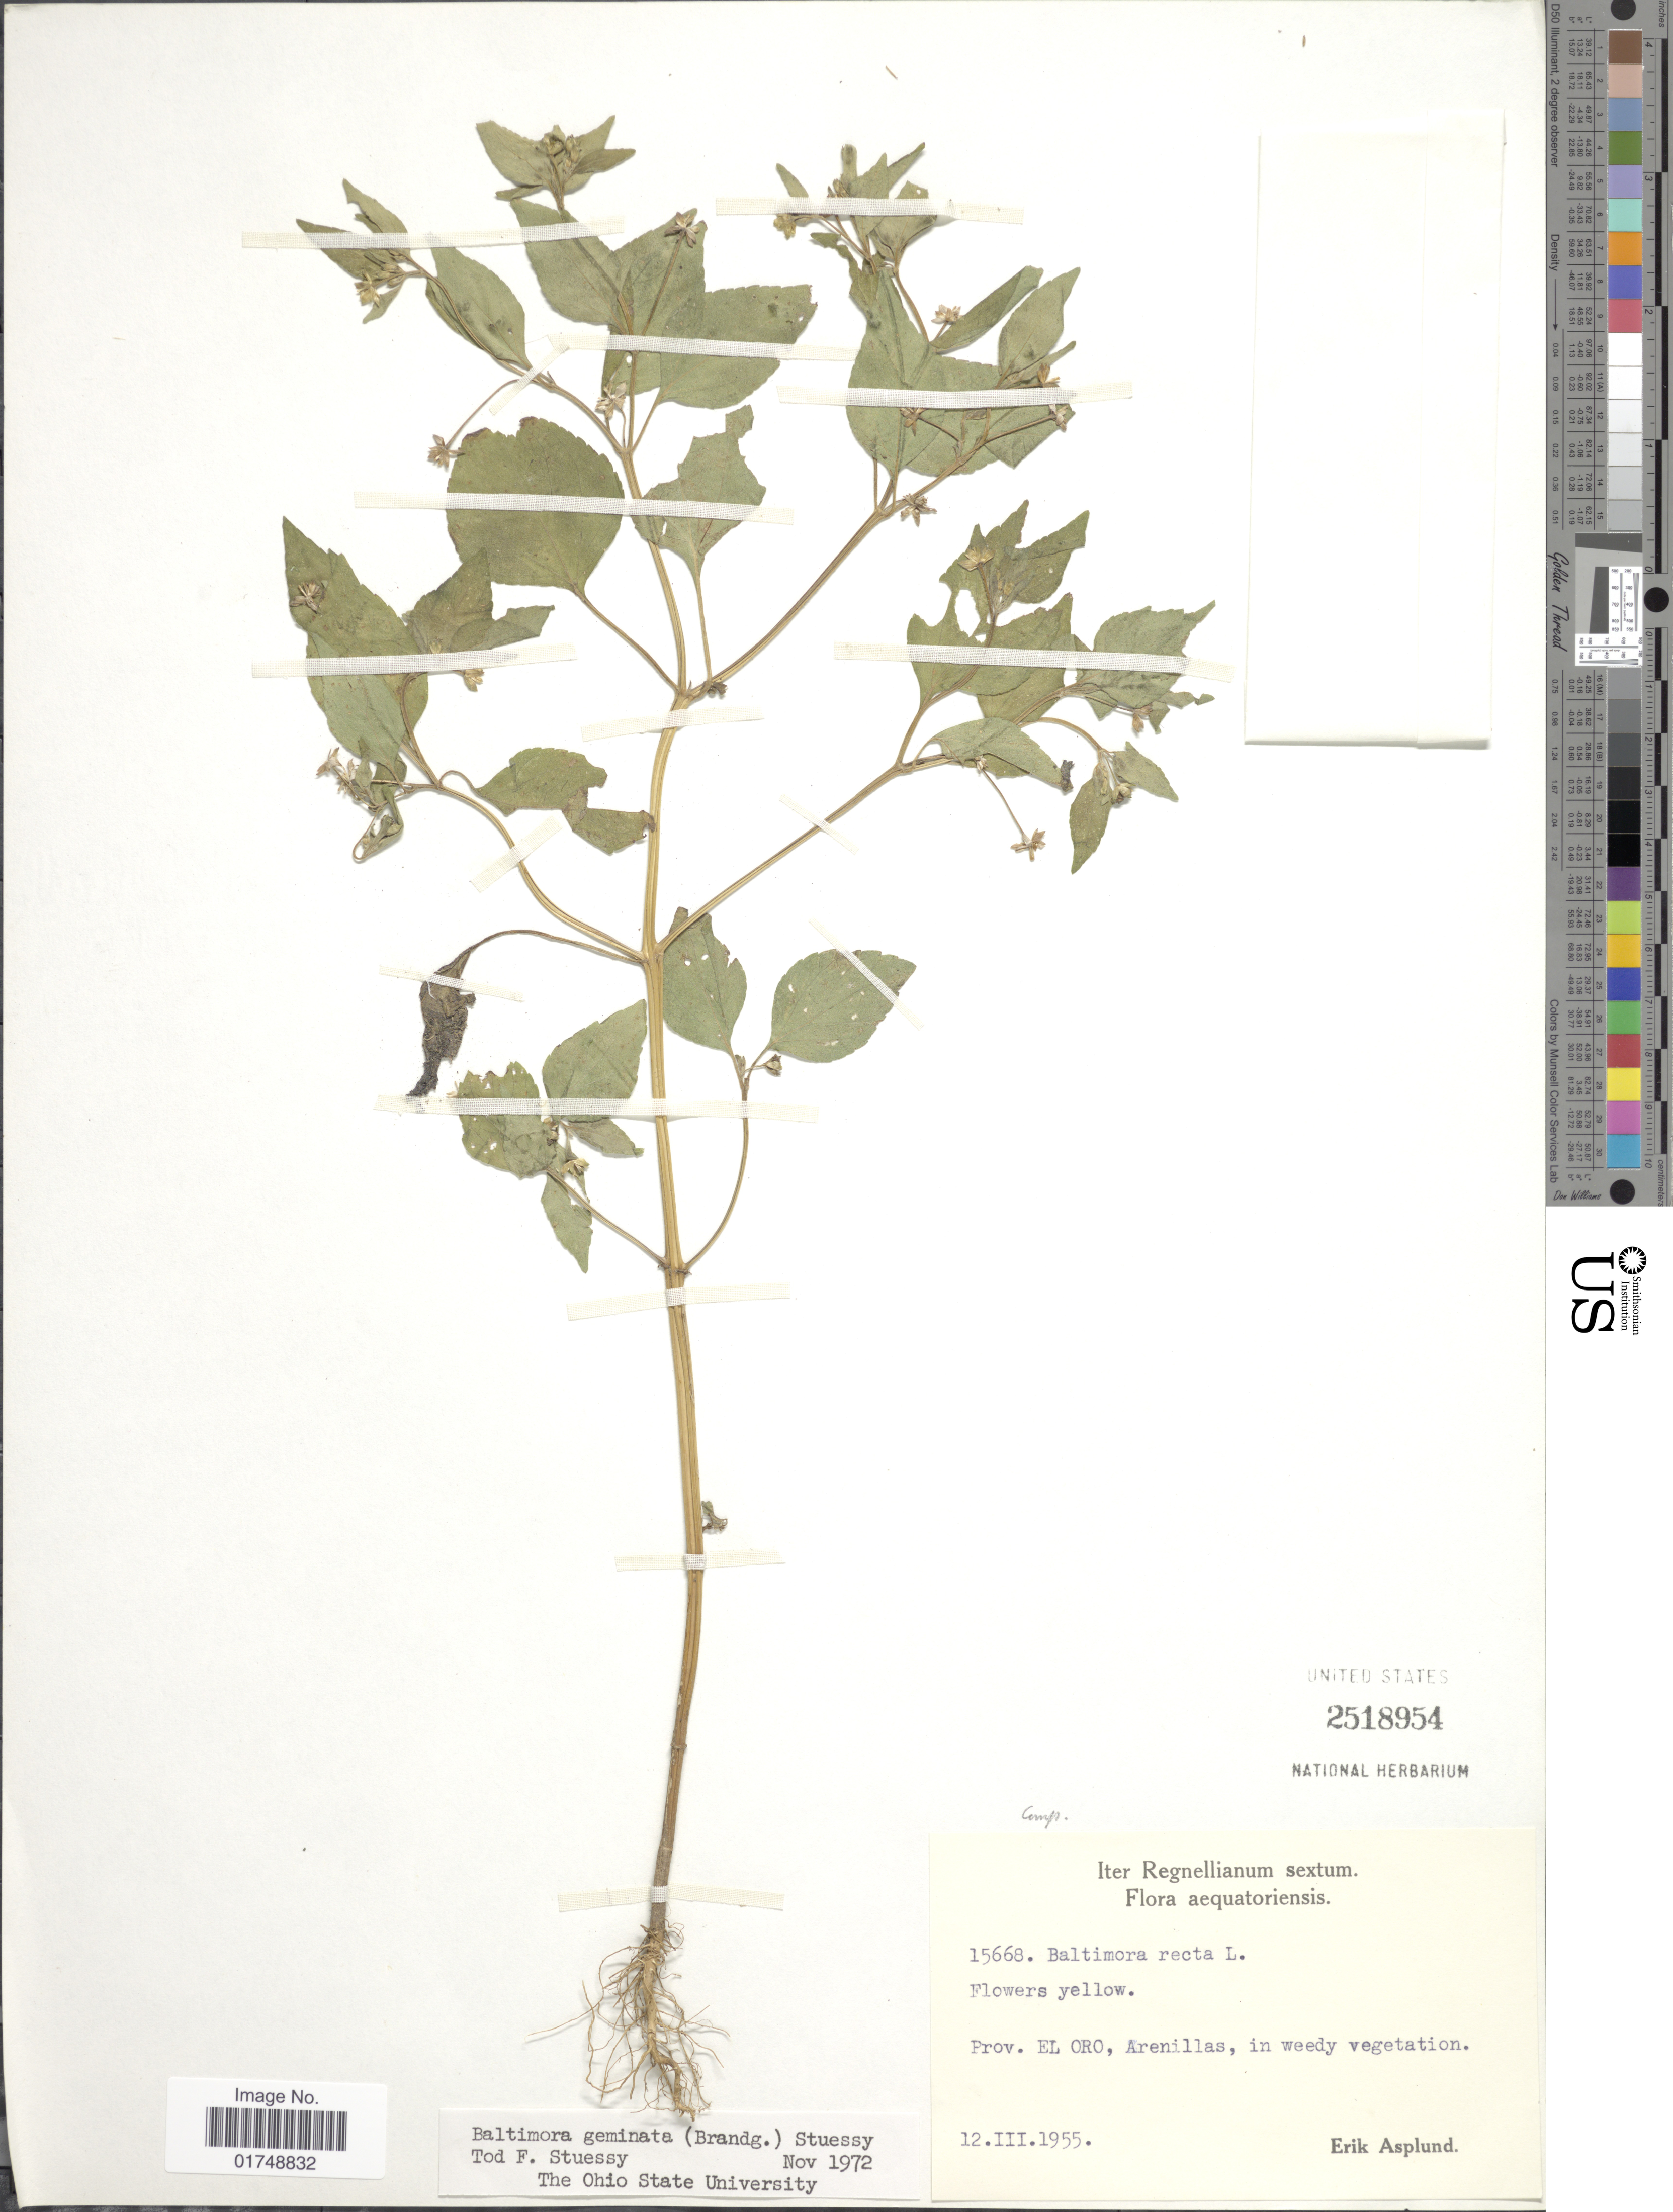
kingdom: Plantae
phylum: Tracheophyta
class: Magnoliopsida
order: Asterales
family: Asteraceae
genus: Baltimora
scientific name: Baltimora geminata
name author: (Brandegee) Stuessy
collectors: E. Asplund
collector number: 15668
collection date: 1955-03-12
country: Ecuador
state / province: El Oro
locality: Aequatoreinsis. Prov. El Oro, Arenillas, in weedy vegetation.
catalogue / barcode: US 2518954